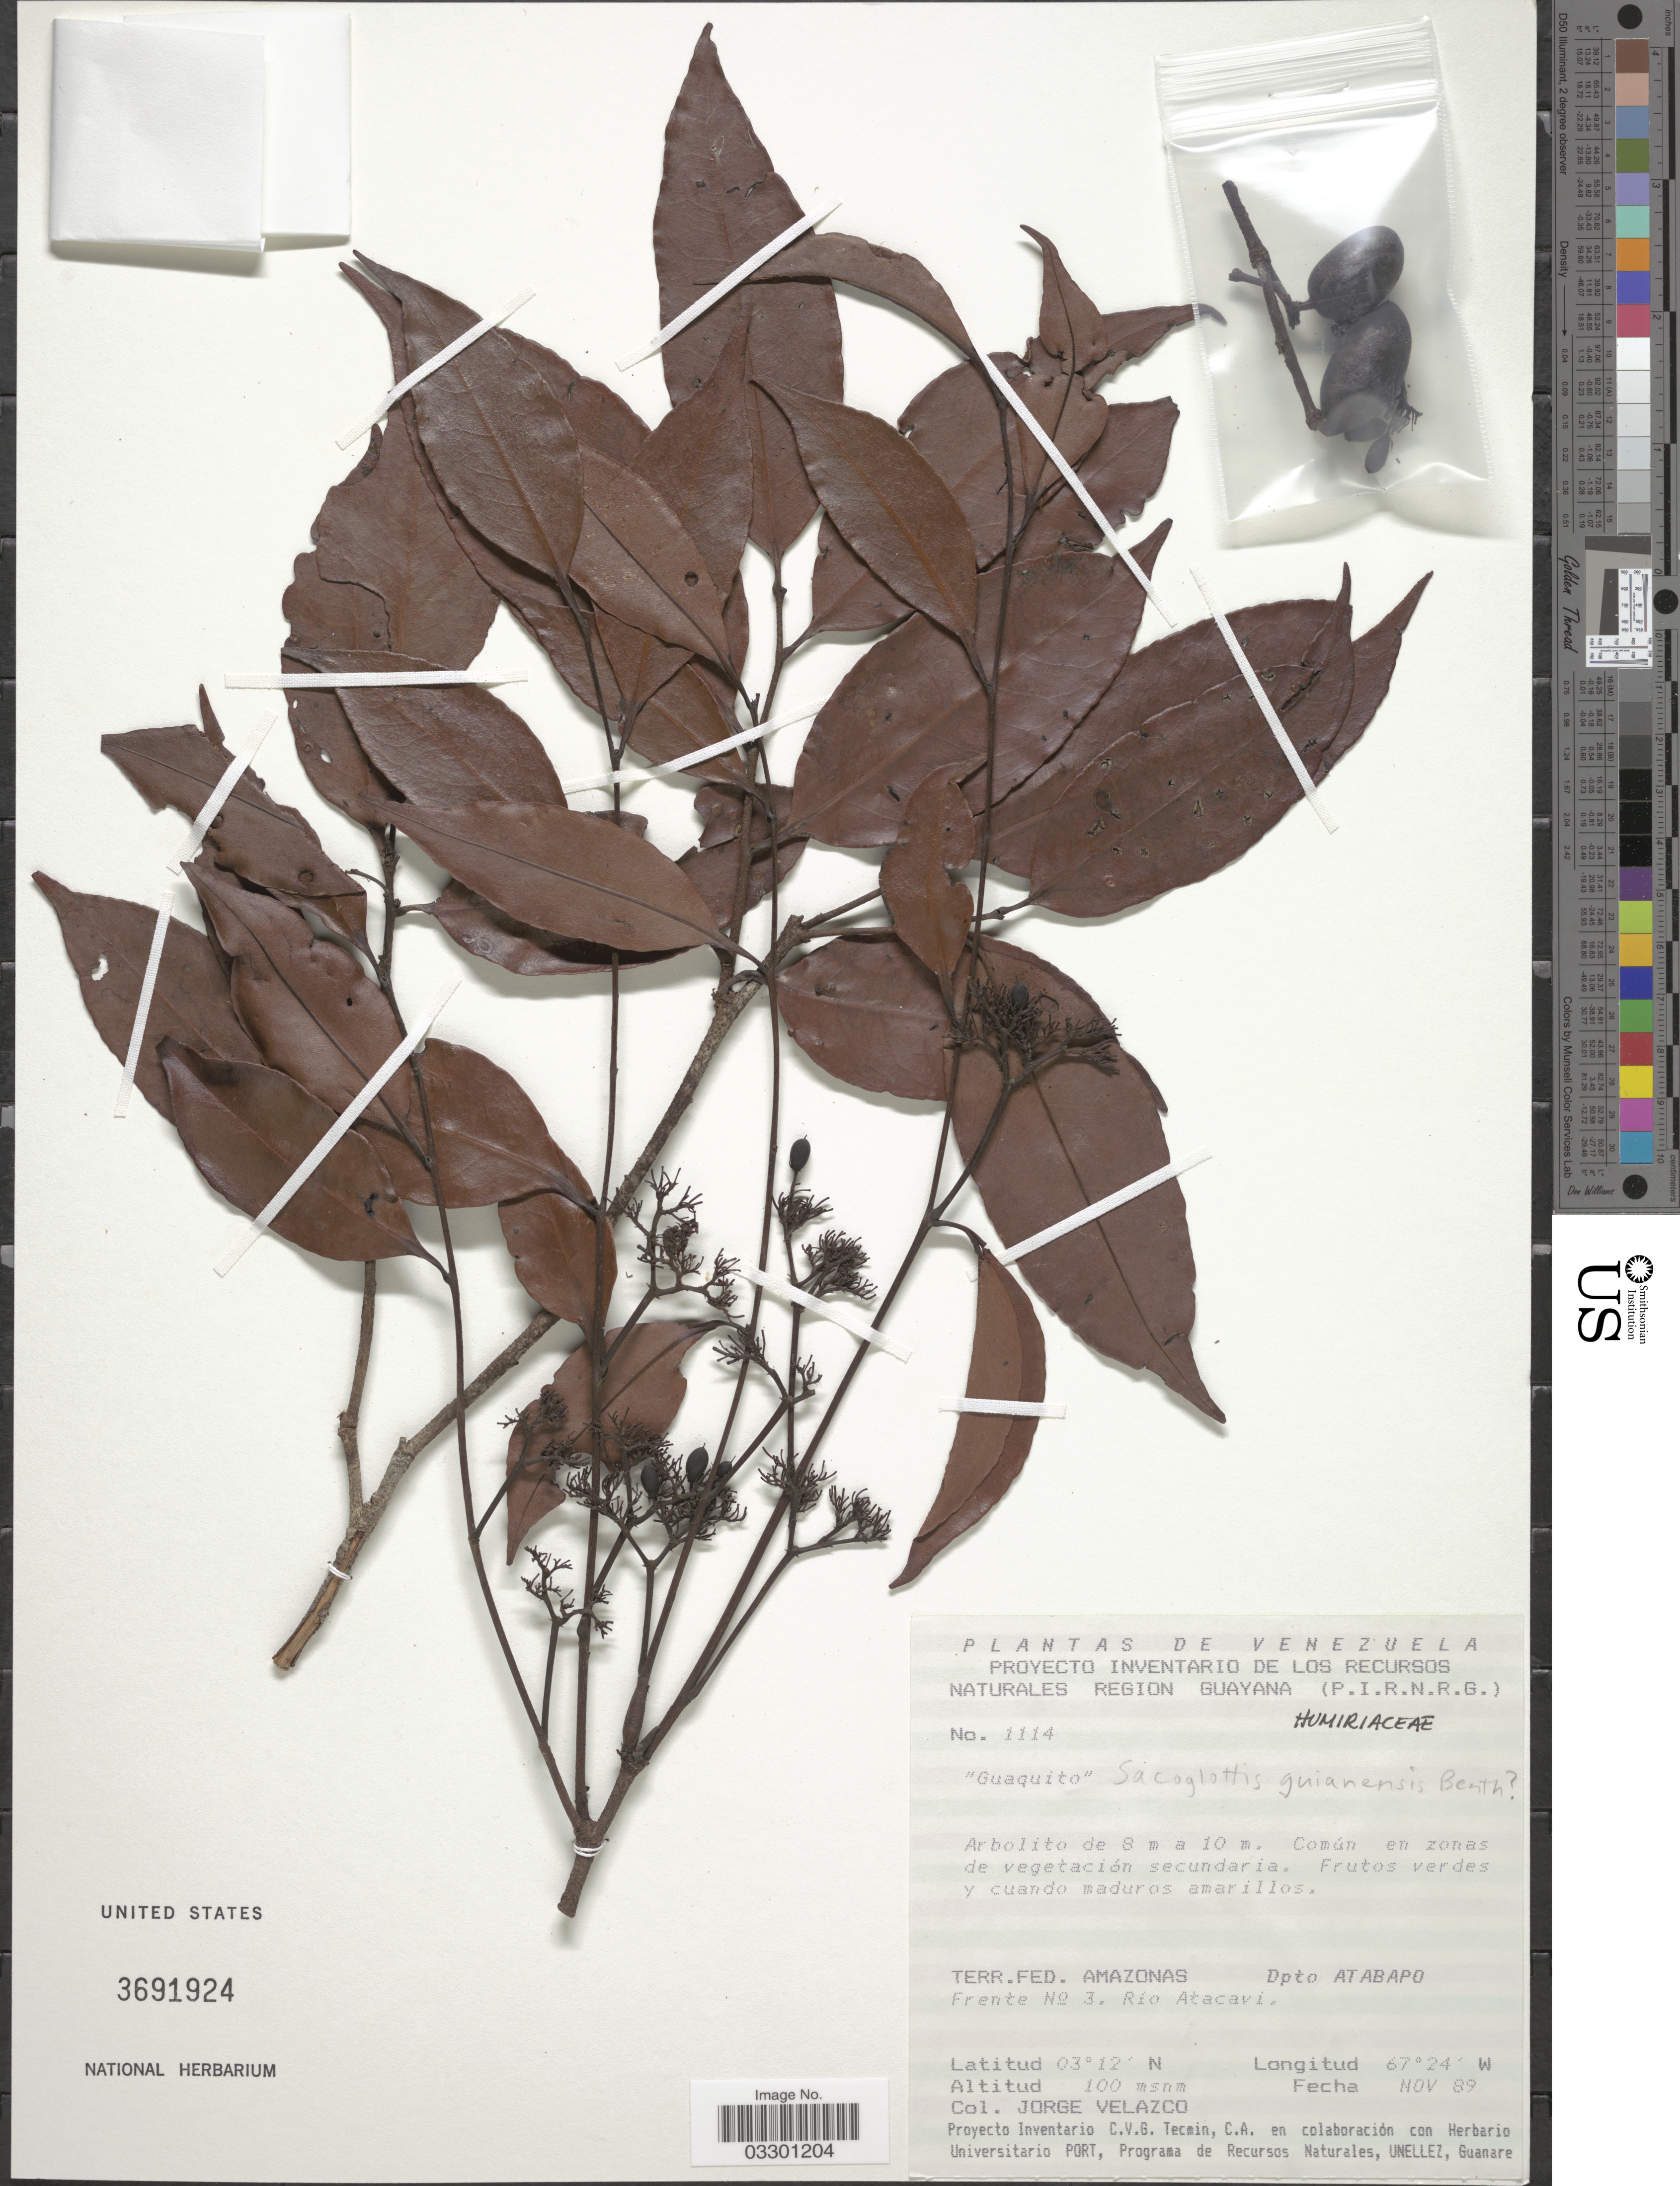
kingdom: Plantae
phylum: Tracheophyta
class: Magnoliopsida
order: Malpighiales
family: Humiriaceae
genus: Sacoglottis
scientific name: Sacoglottis guianensis var. guianensis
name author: Benth.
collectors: J. Velazco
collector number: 1114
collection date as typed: Transcribed d/m/y: /11/89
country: Venezuela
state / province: Amazonas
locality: Terr. Fed. Amazonas. Dpto Atabapo. Frente Nº 3. Río Atacavi.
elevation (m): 100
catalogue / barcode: US 3691924